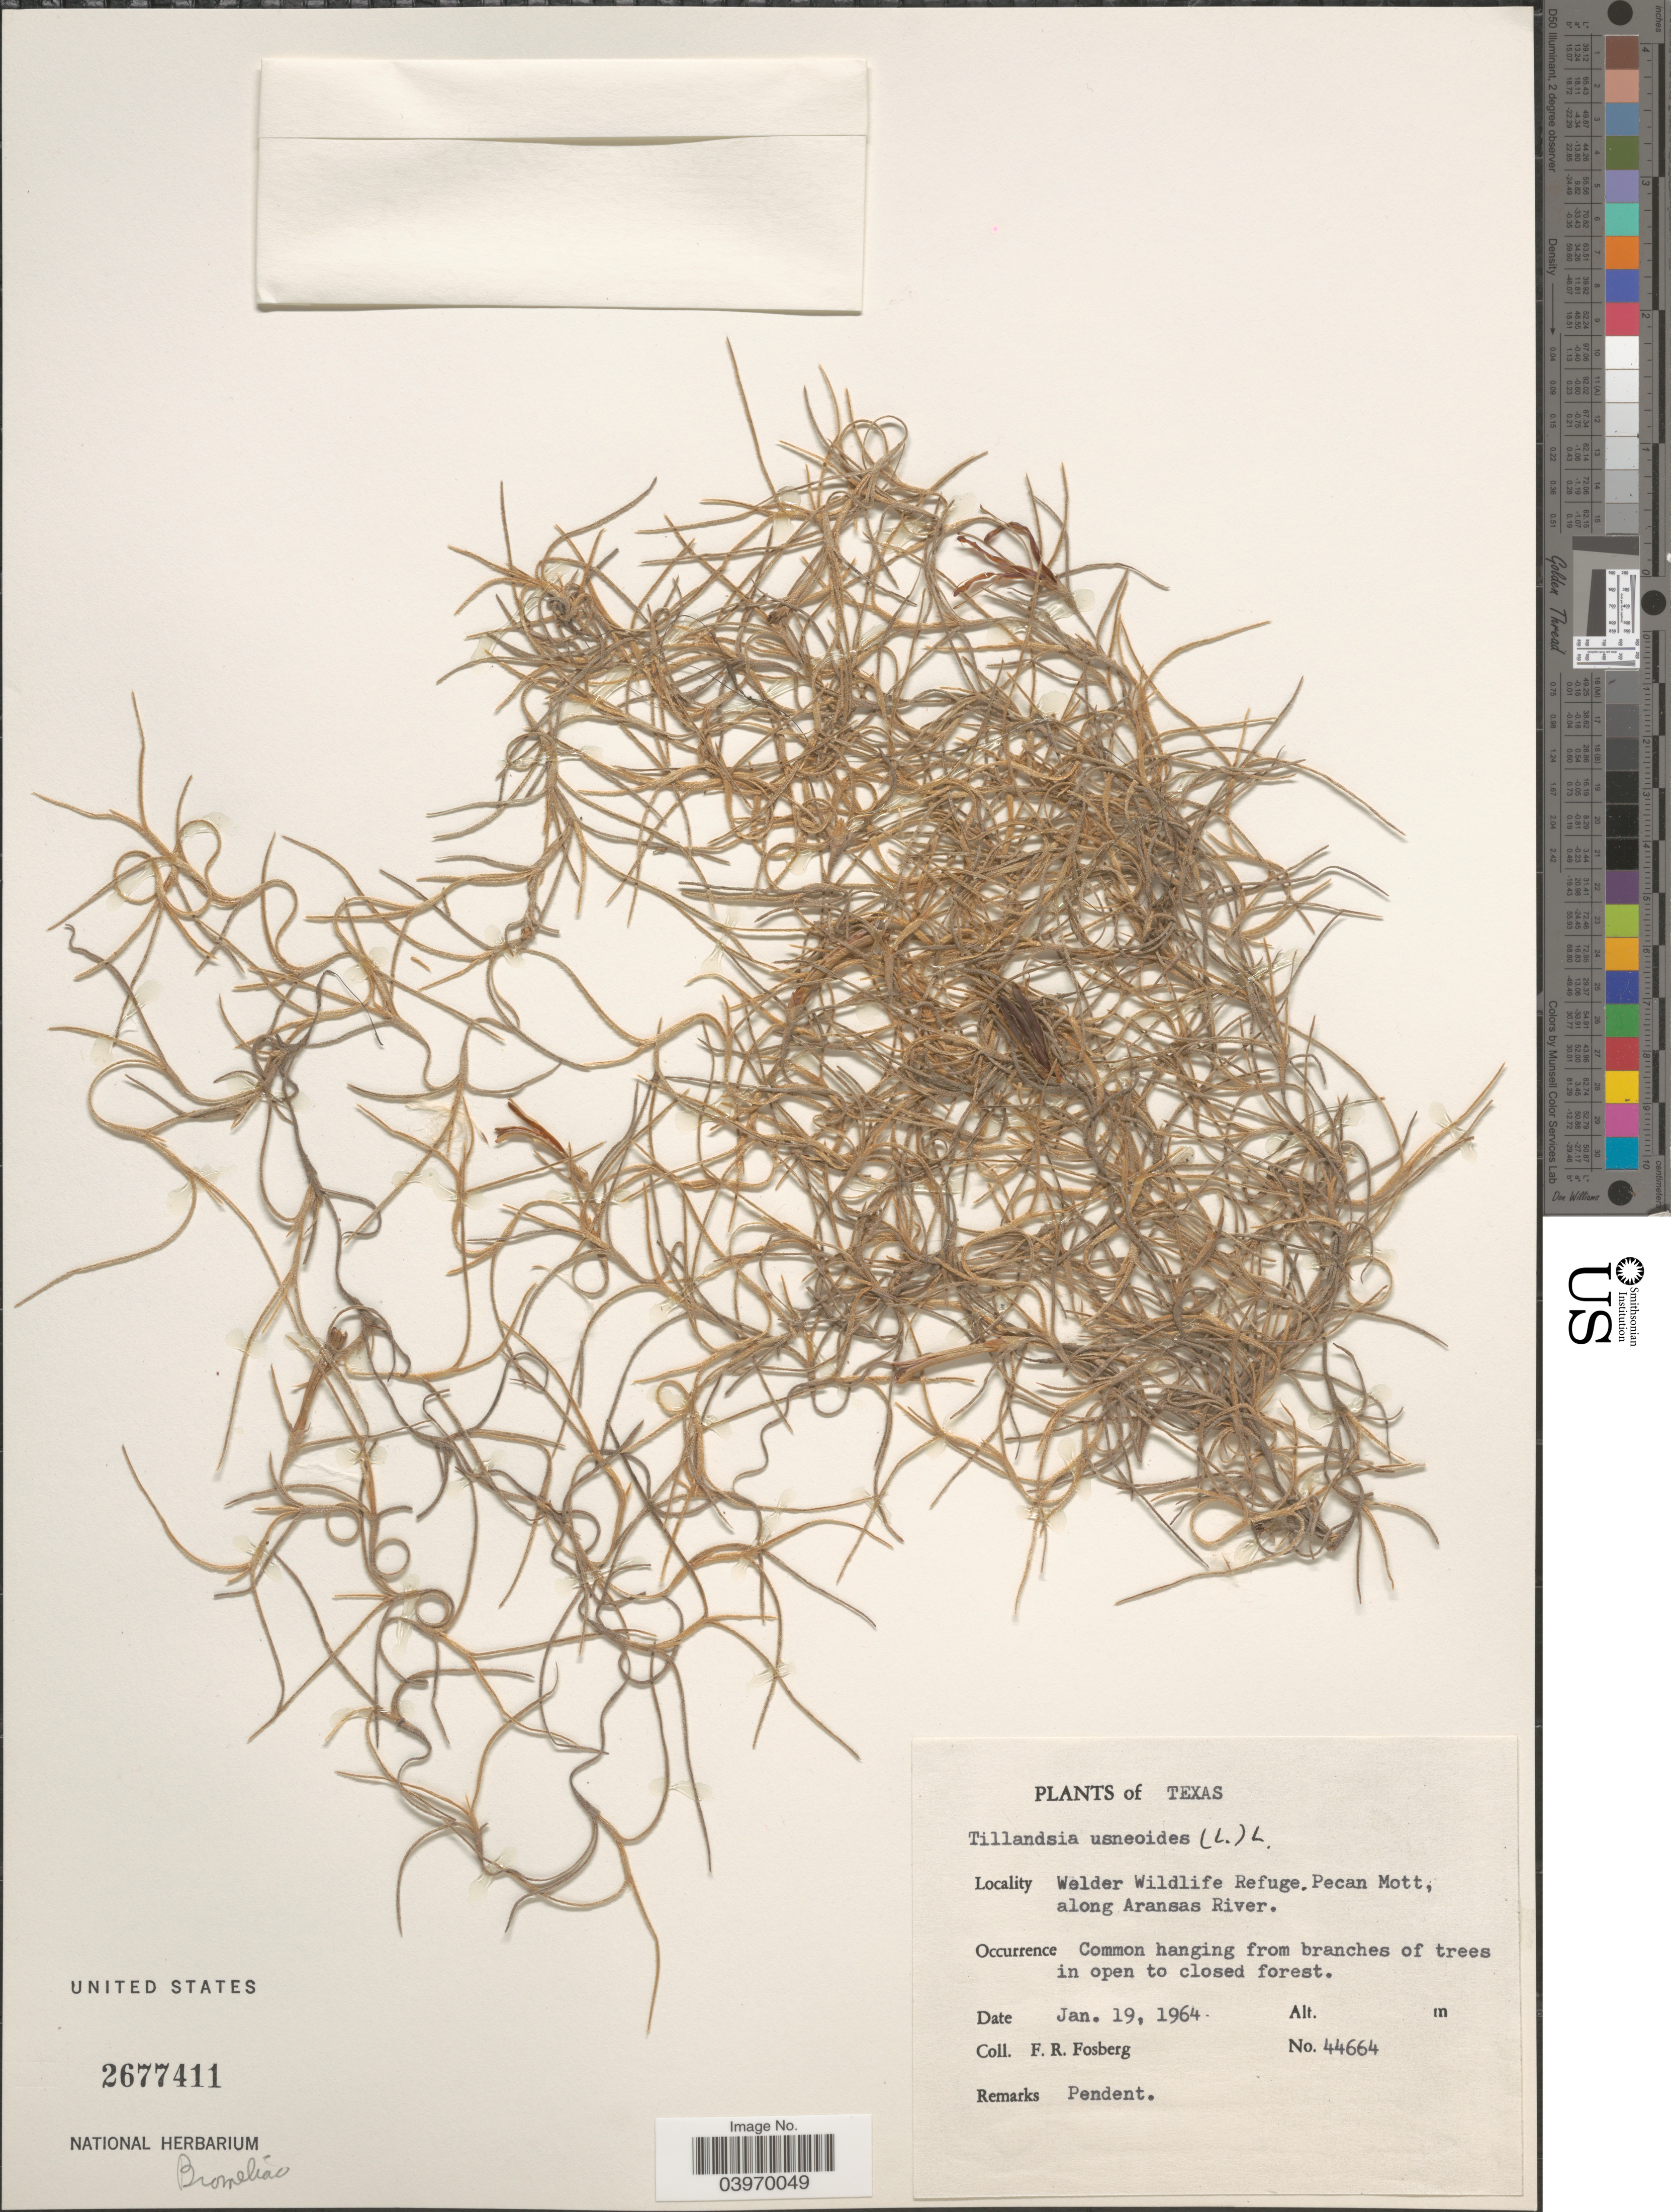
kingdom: Plantae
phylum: Tracheophyta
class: Liliopsida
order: Poales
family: Bromeliaceae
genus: Tillandsia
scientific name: Tillandsia usneoides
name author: (L.) L.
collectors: F. R. Fosberg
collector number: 44664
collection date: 1964-01-19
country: United States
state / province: Texas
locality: Welder Wildlife Refuge, Pecan Mott, along Aransas River.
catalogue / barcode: US 2677411